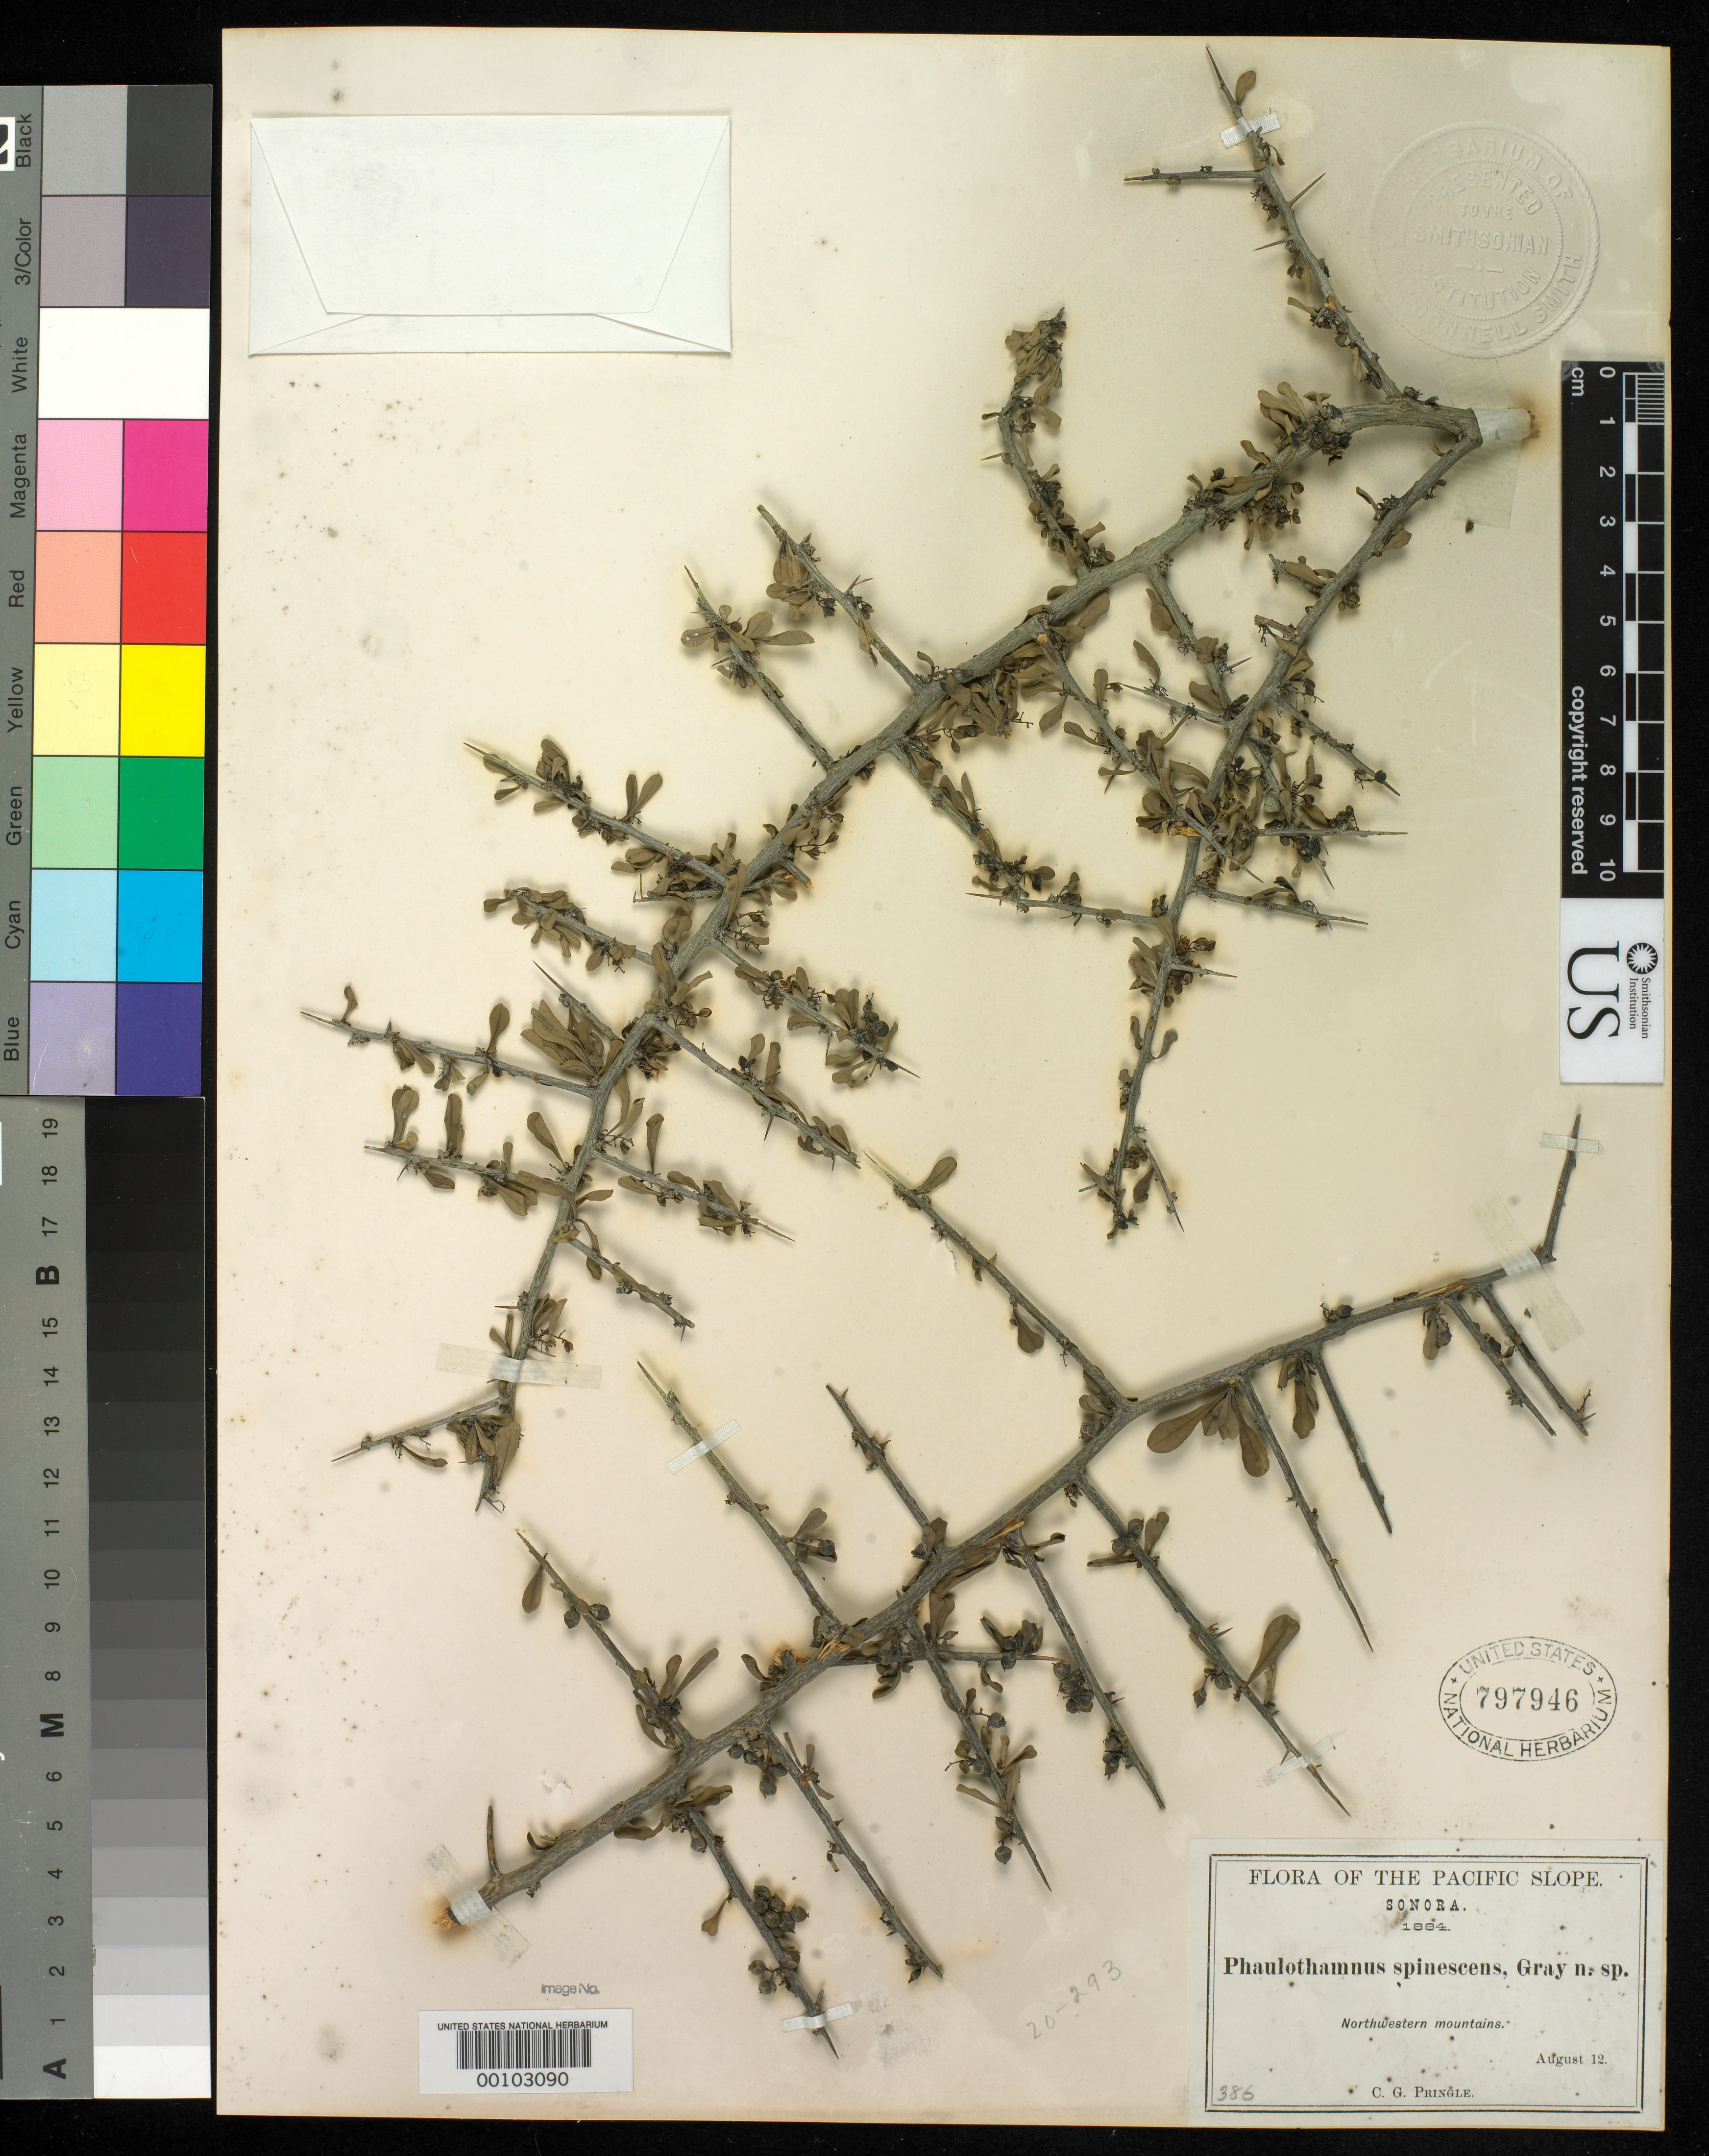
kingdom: Plantae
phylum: Tracheophyta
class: Magnoliopsida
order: Caryophyllales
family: Achatocarpaceae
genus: Phaulothamnus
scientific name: Phaulothamnus spinescens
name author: A. Gray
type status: Type Collection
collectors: C. G. Pringle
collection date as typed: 12 Aug 1884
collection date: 1884-08-12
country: Mexico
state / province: Sonora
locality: Rio Altar.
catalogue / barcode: US 797946